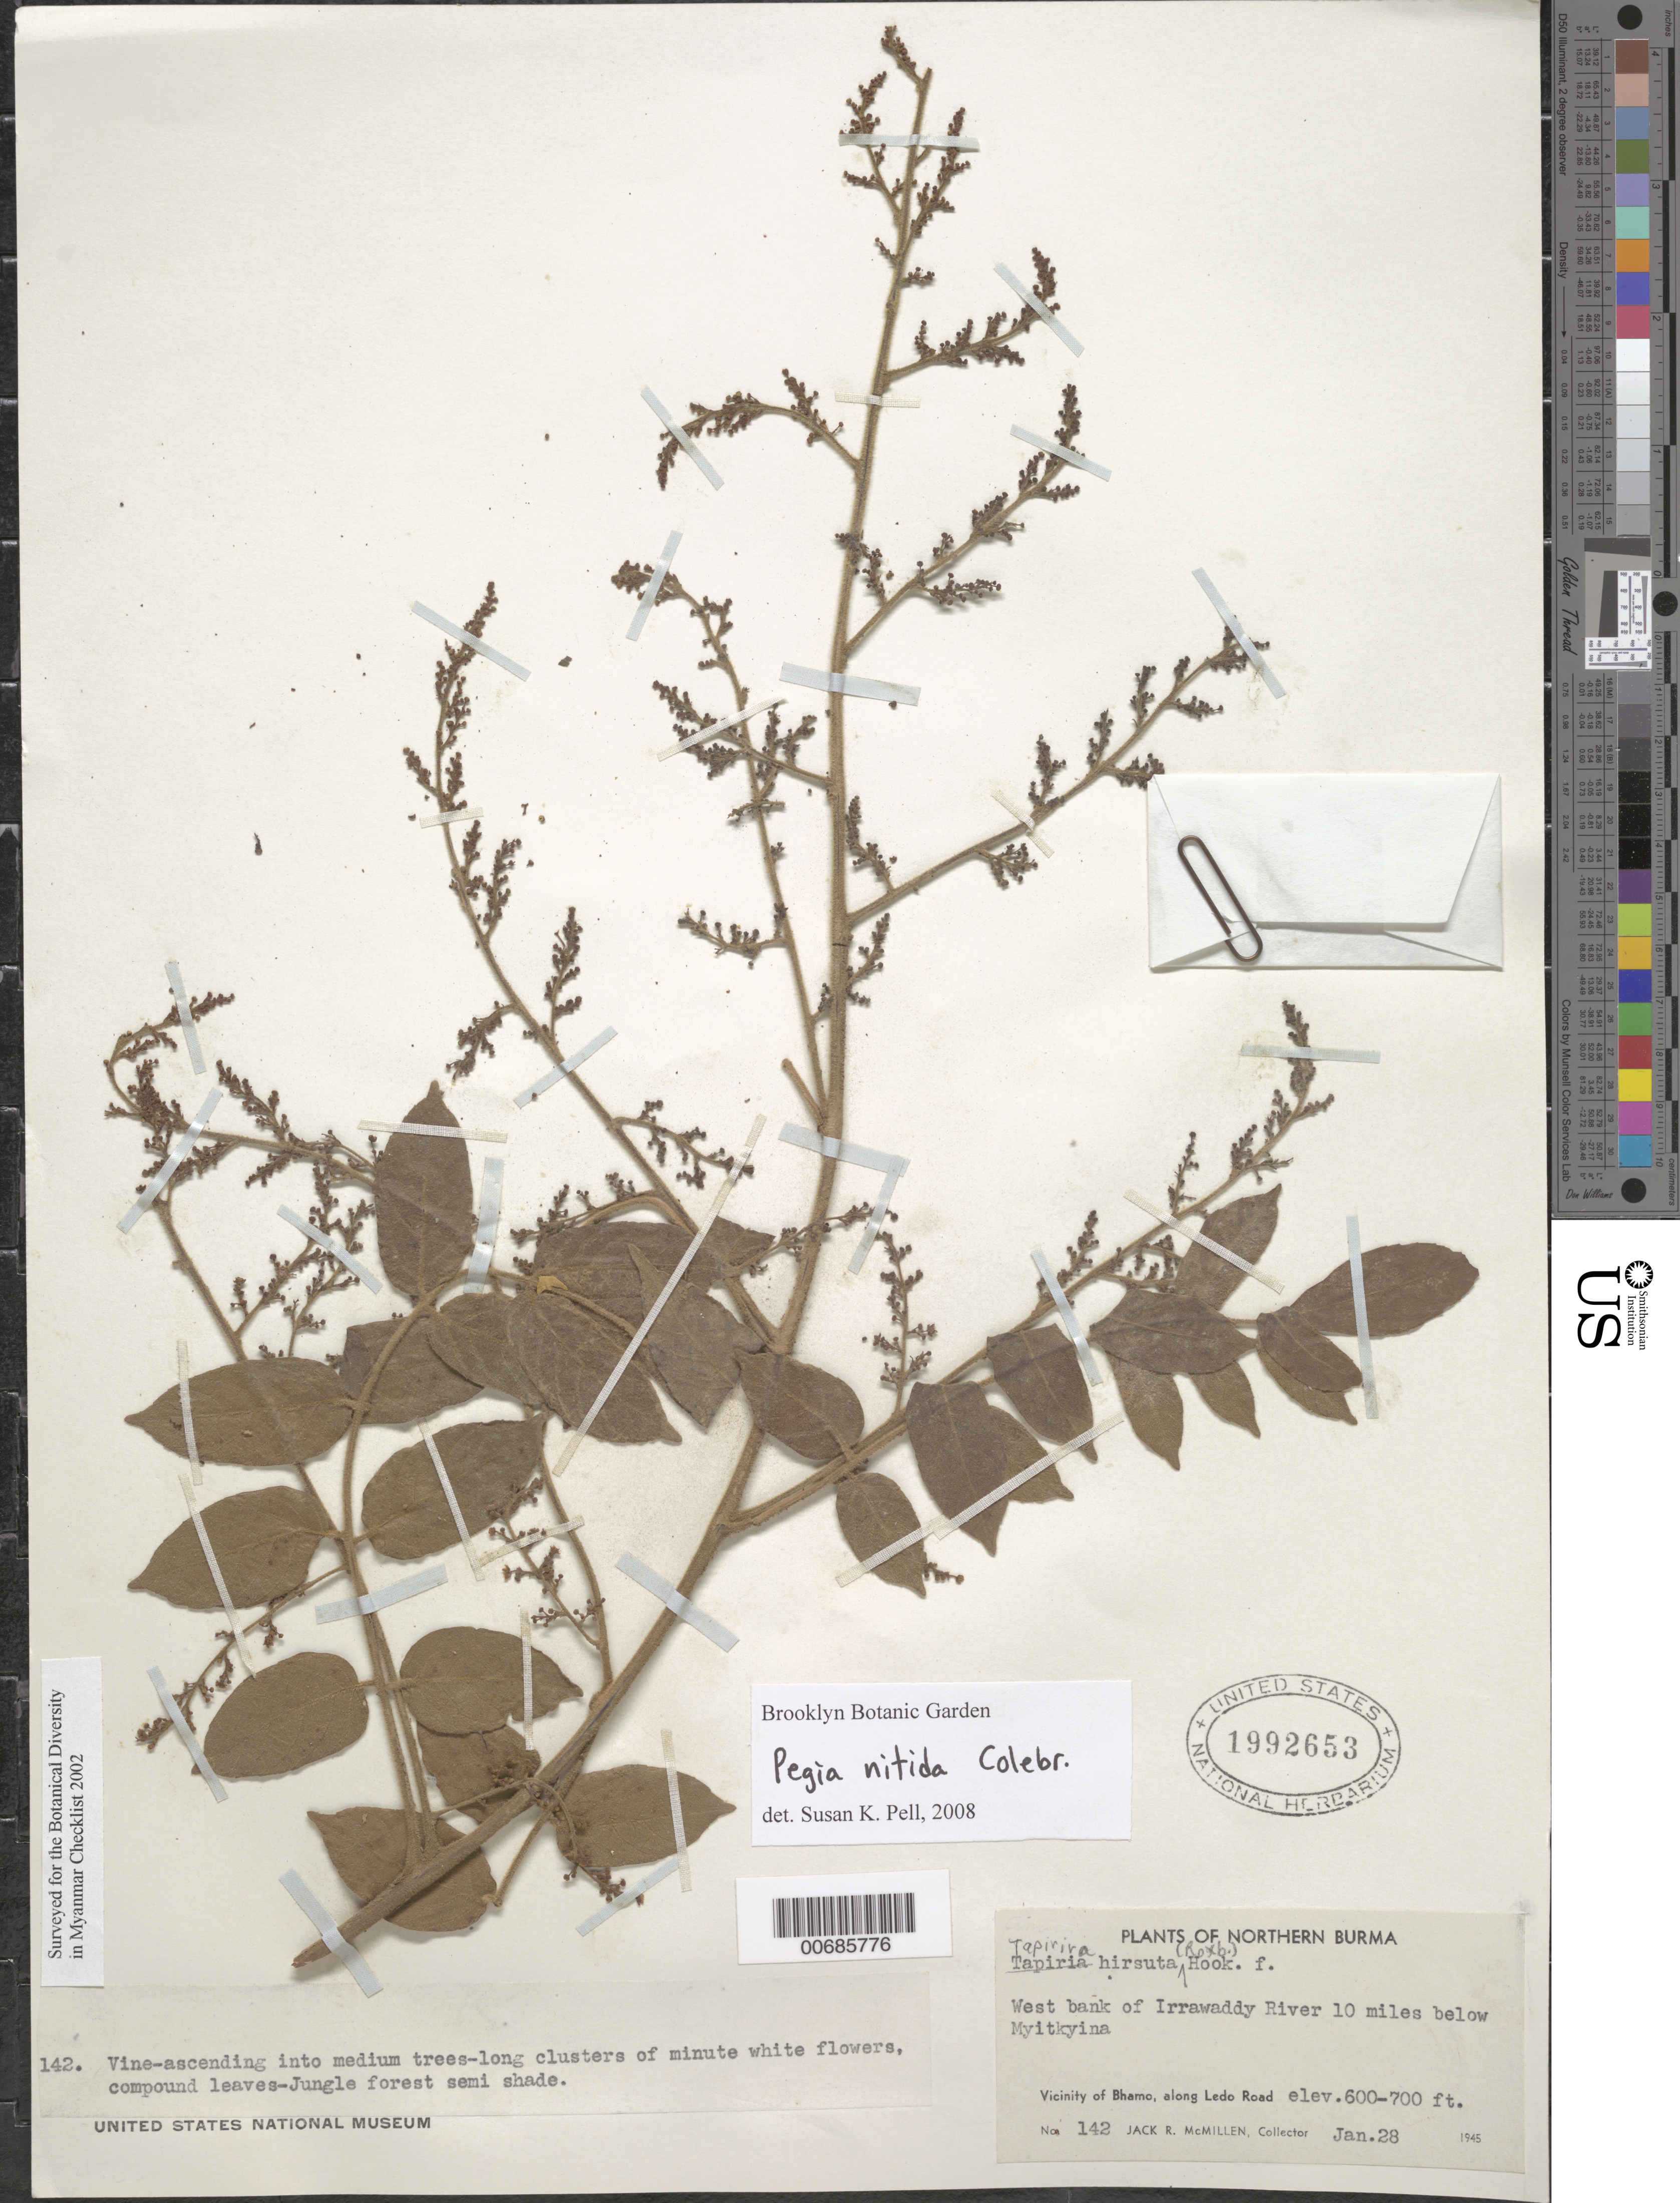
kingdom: Plantae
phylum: Tracheophyta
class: Magnoliopsida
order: Sapindales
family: Anacardiaceae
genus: Pegia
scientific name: Pegia nitida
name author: Colebr.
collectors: J. McMillen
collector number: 142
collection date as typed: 28 Jan 1945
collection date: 1945-01-28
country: Myanmar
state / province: Kachin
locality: Myitkyina, 10 mi. below, Irrawaddy R., W bank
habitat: Jungle forest, semi shade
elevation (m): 183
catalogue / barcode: US 1992653